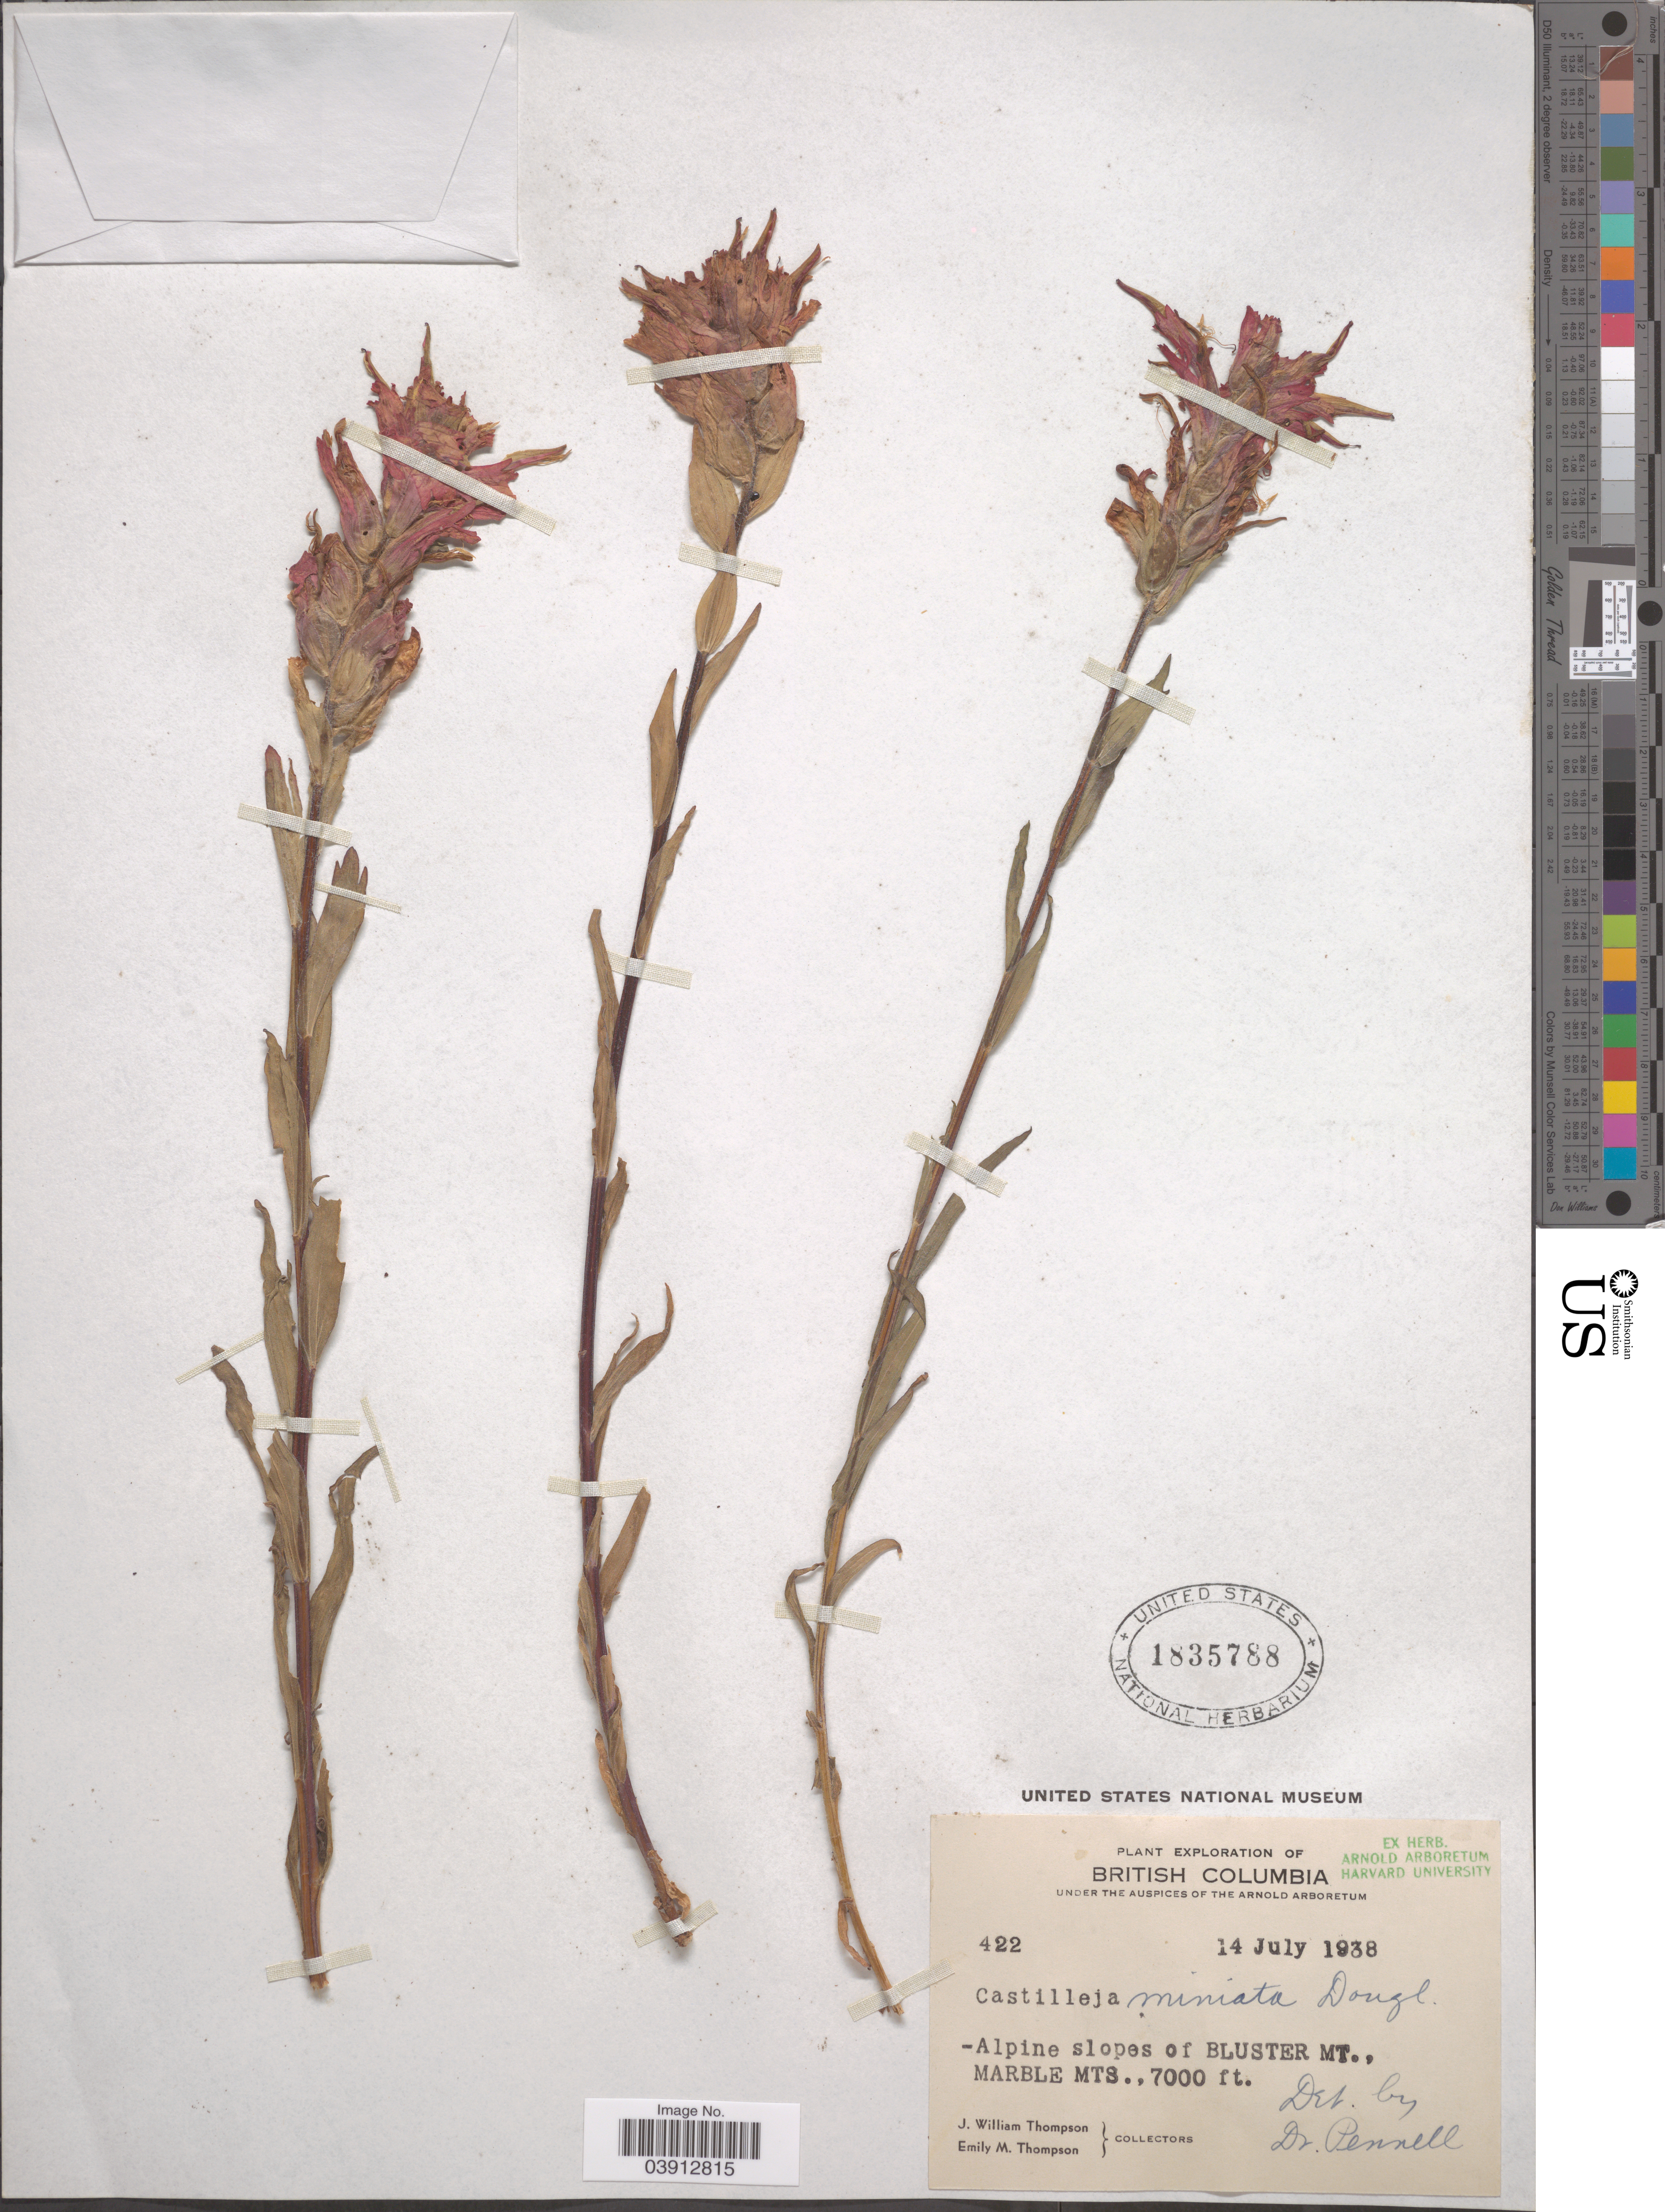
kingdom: Plantae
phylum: Tracheophyta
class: Magnoliopsida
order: Lamiales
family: Orobanchaceae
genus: Castilleja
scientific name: Castilleja miniata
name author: Douglas ex Hook.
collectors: J. W. Thompson & E. M. Thompson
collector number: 422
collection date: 1938-07-14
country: Canada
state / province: British Columbia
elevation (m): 2134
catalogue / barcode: US 1835788